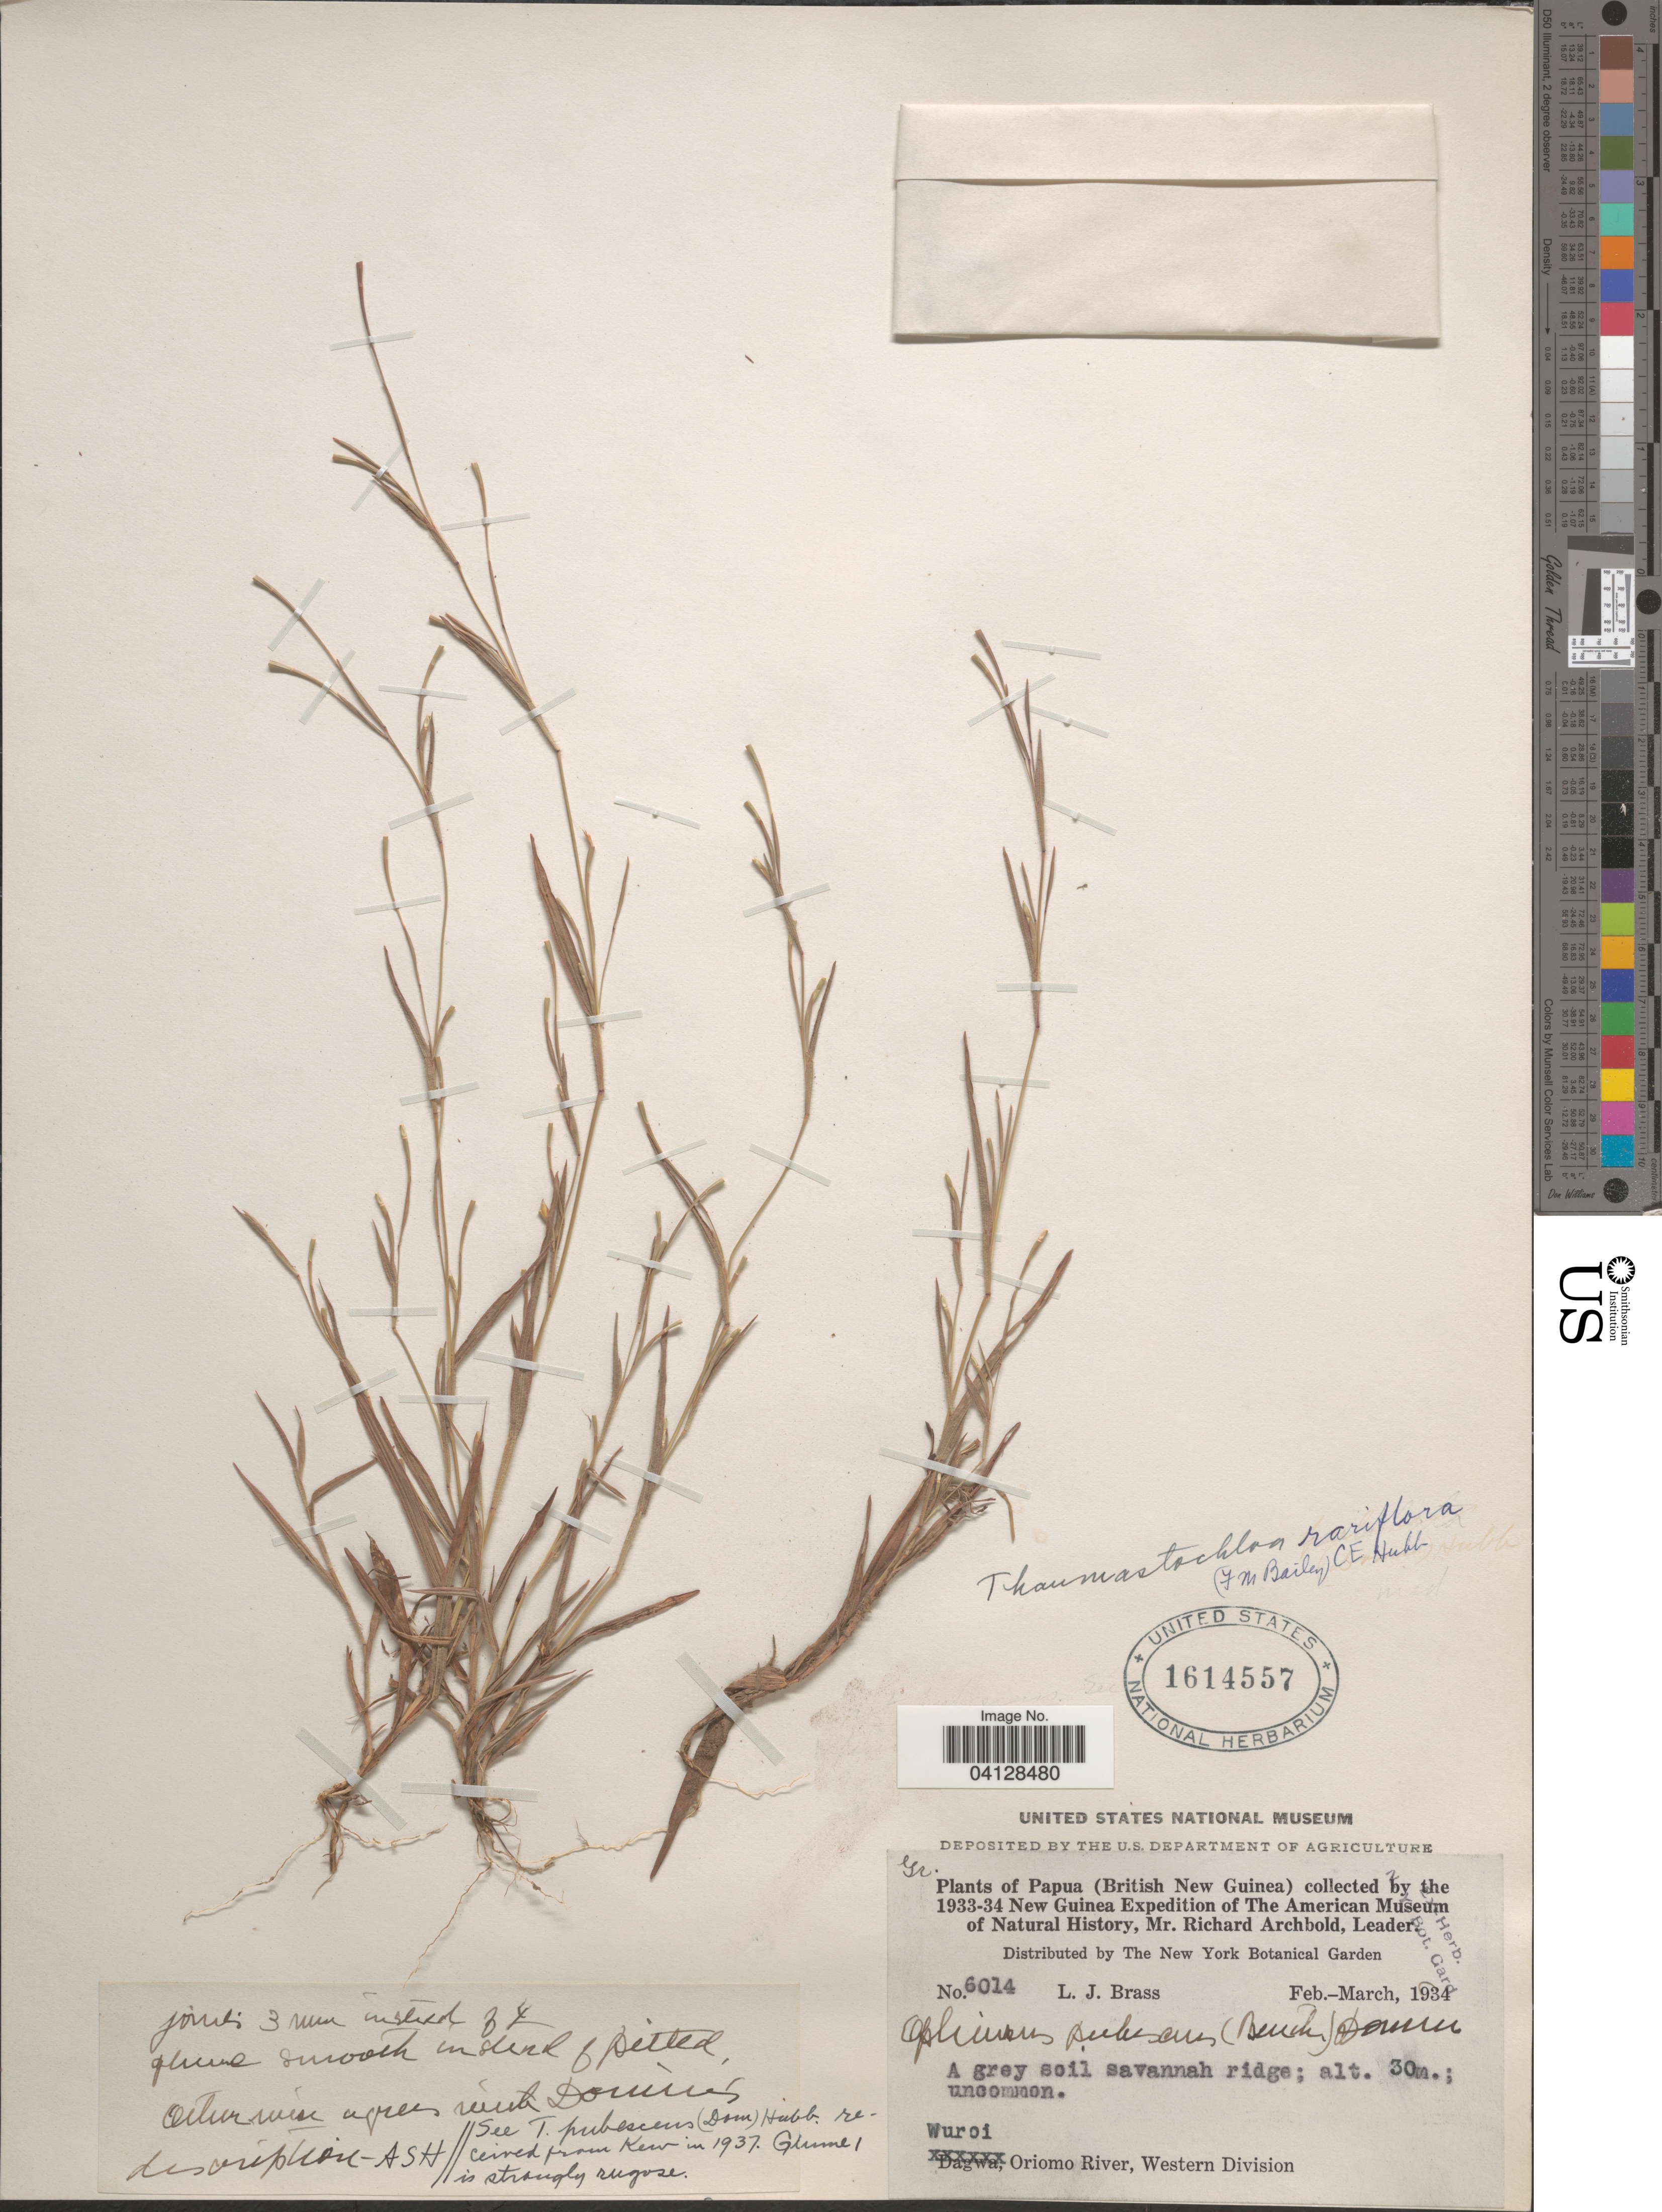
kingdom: Plantae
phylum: Tracheophyta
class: Liliopsida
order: Poales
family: Poaceae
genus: Ophiuros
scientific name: Ophiuros pubescens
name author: (Benth.) Domin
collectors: L. J. Brass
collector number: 6014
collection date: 1934-02/1934-03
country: Papua New Guinea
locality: Papua (British New Guinea). The 1933-34 New Guinea Expedition of The American Museum of Natural History. Wuroi, Oriomo River, Western Division.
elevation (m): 30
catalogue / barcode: US 1614557